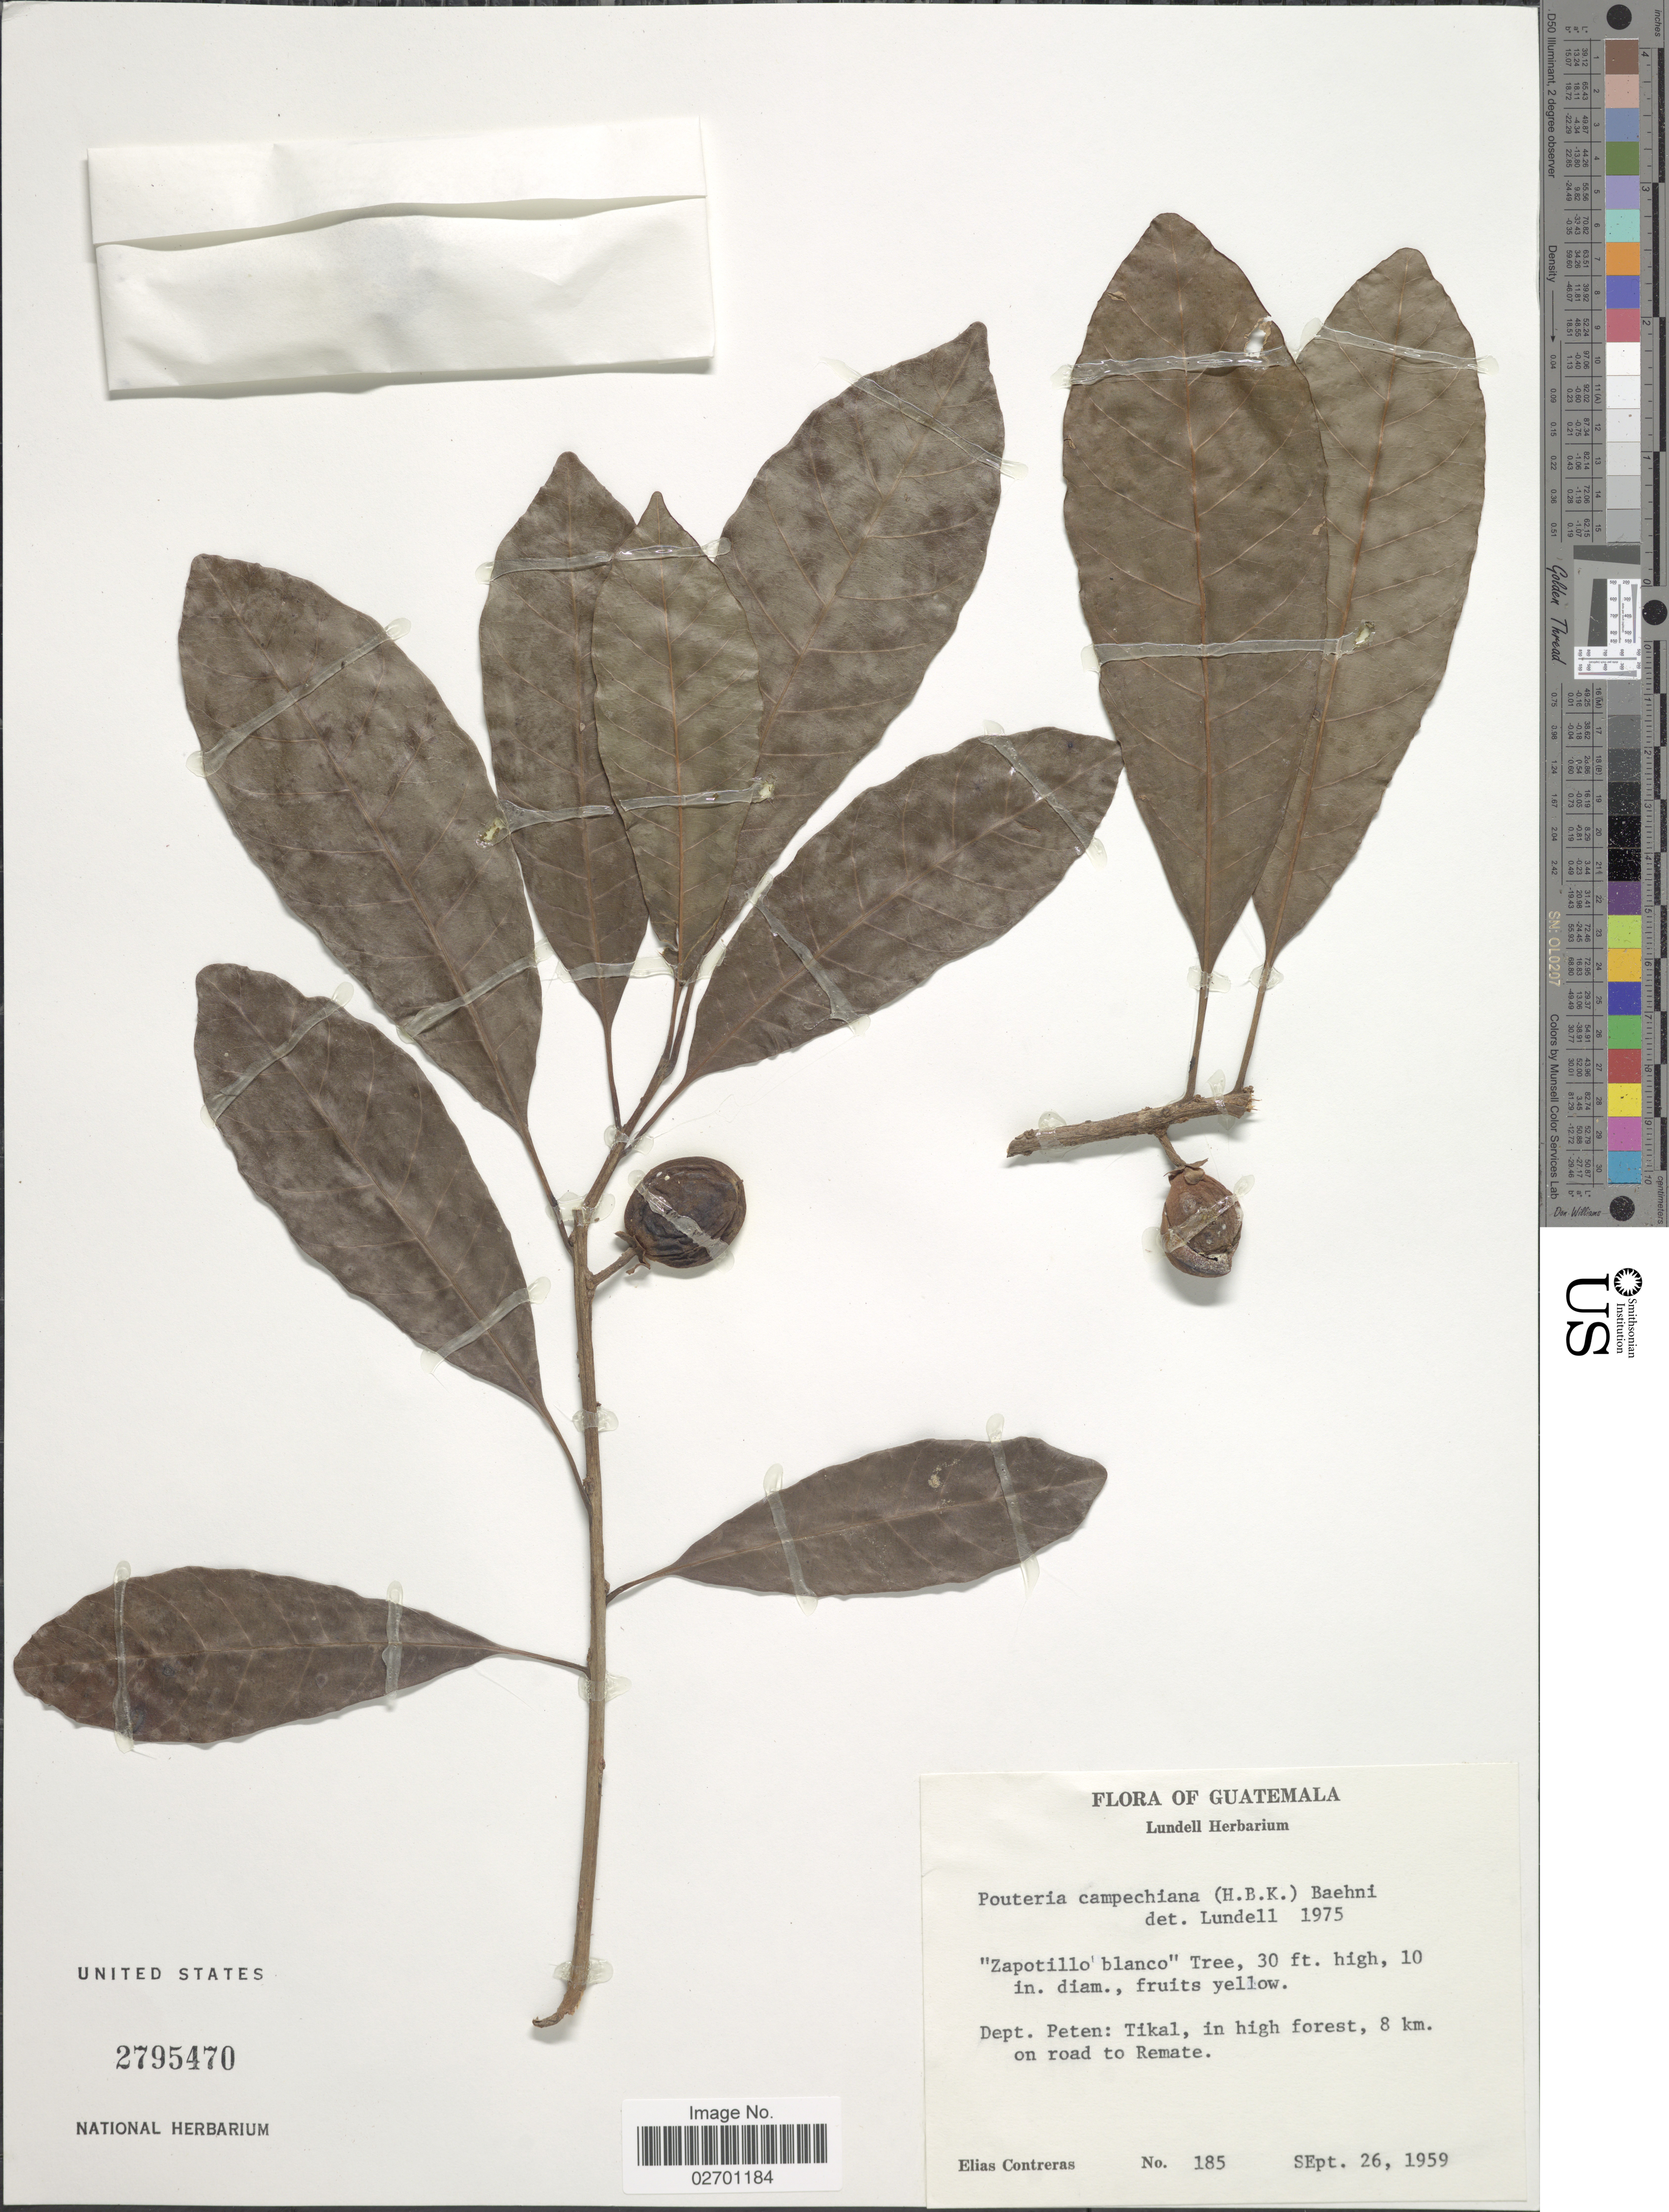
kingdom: Plantae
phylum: Tracheophyta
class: Magnoliopsida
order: Ericales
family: Sapotaceae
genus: Pouteria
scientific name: Pouteria campechiana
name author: (Kunth) Baehni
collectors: E. Contreras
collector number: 185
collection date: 1959-09-26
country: Guatemala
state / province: El Petén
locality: Tikal, in high forest, 8 km. on road to Remate.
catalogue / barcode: US 2795470